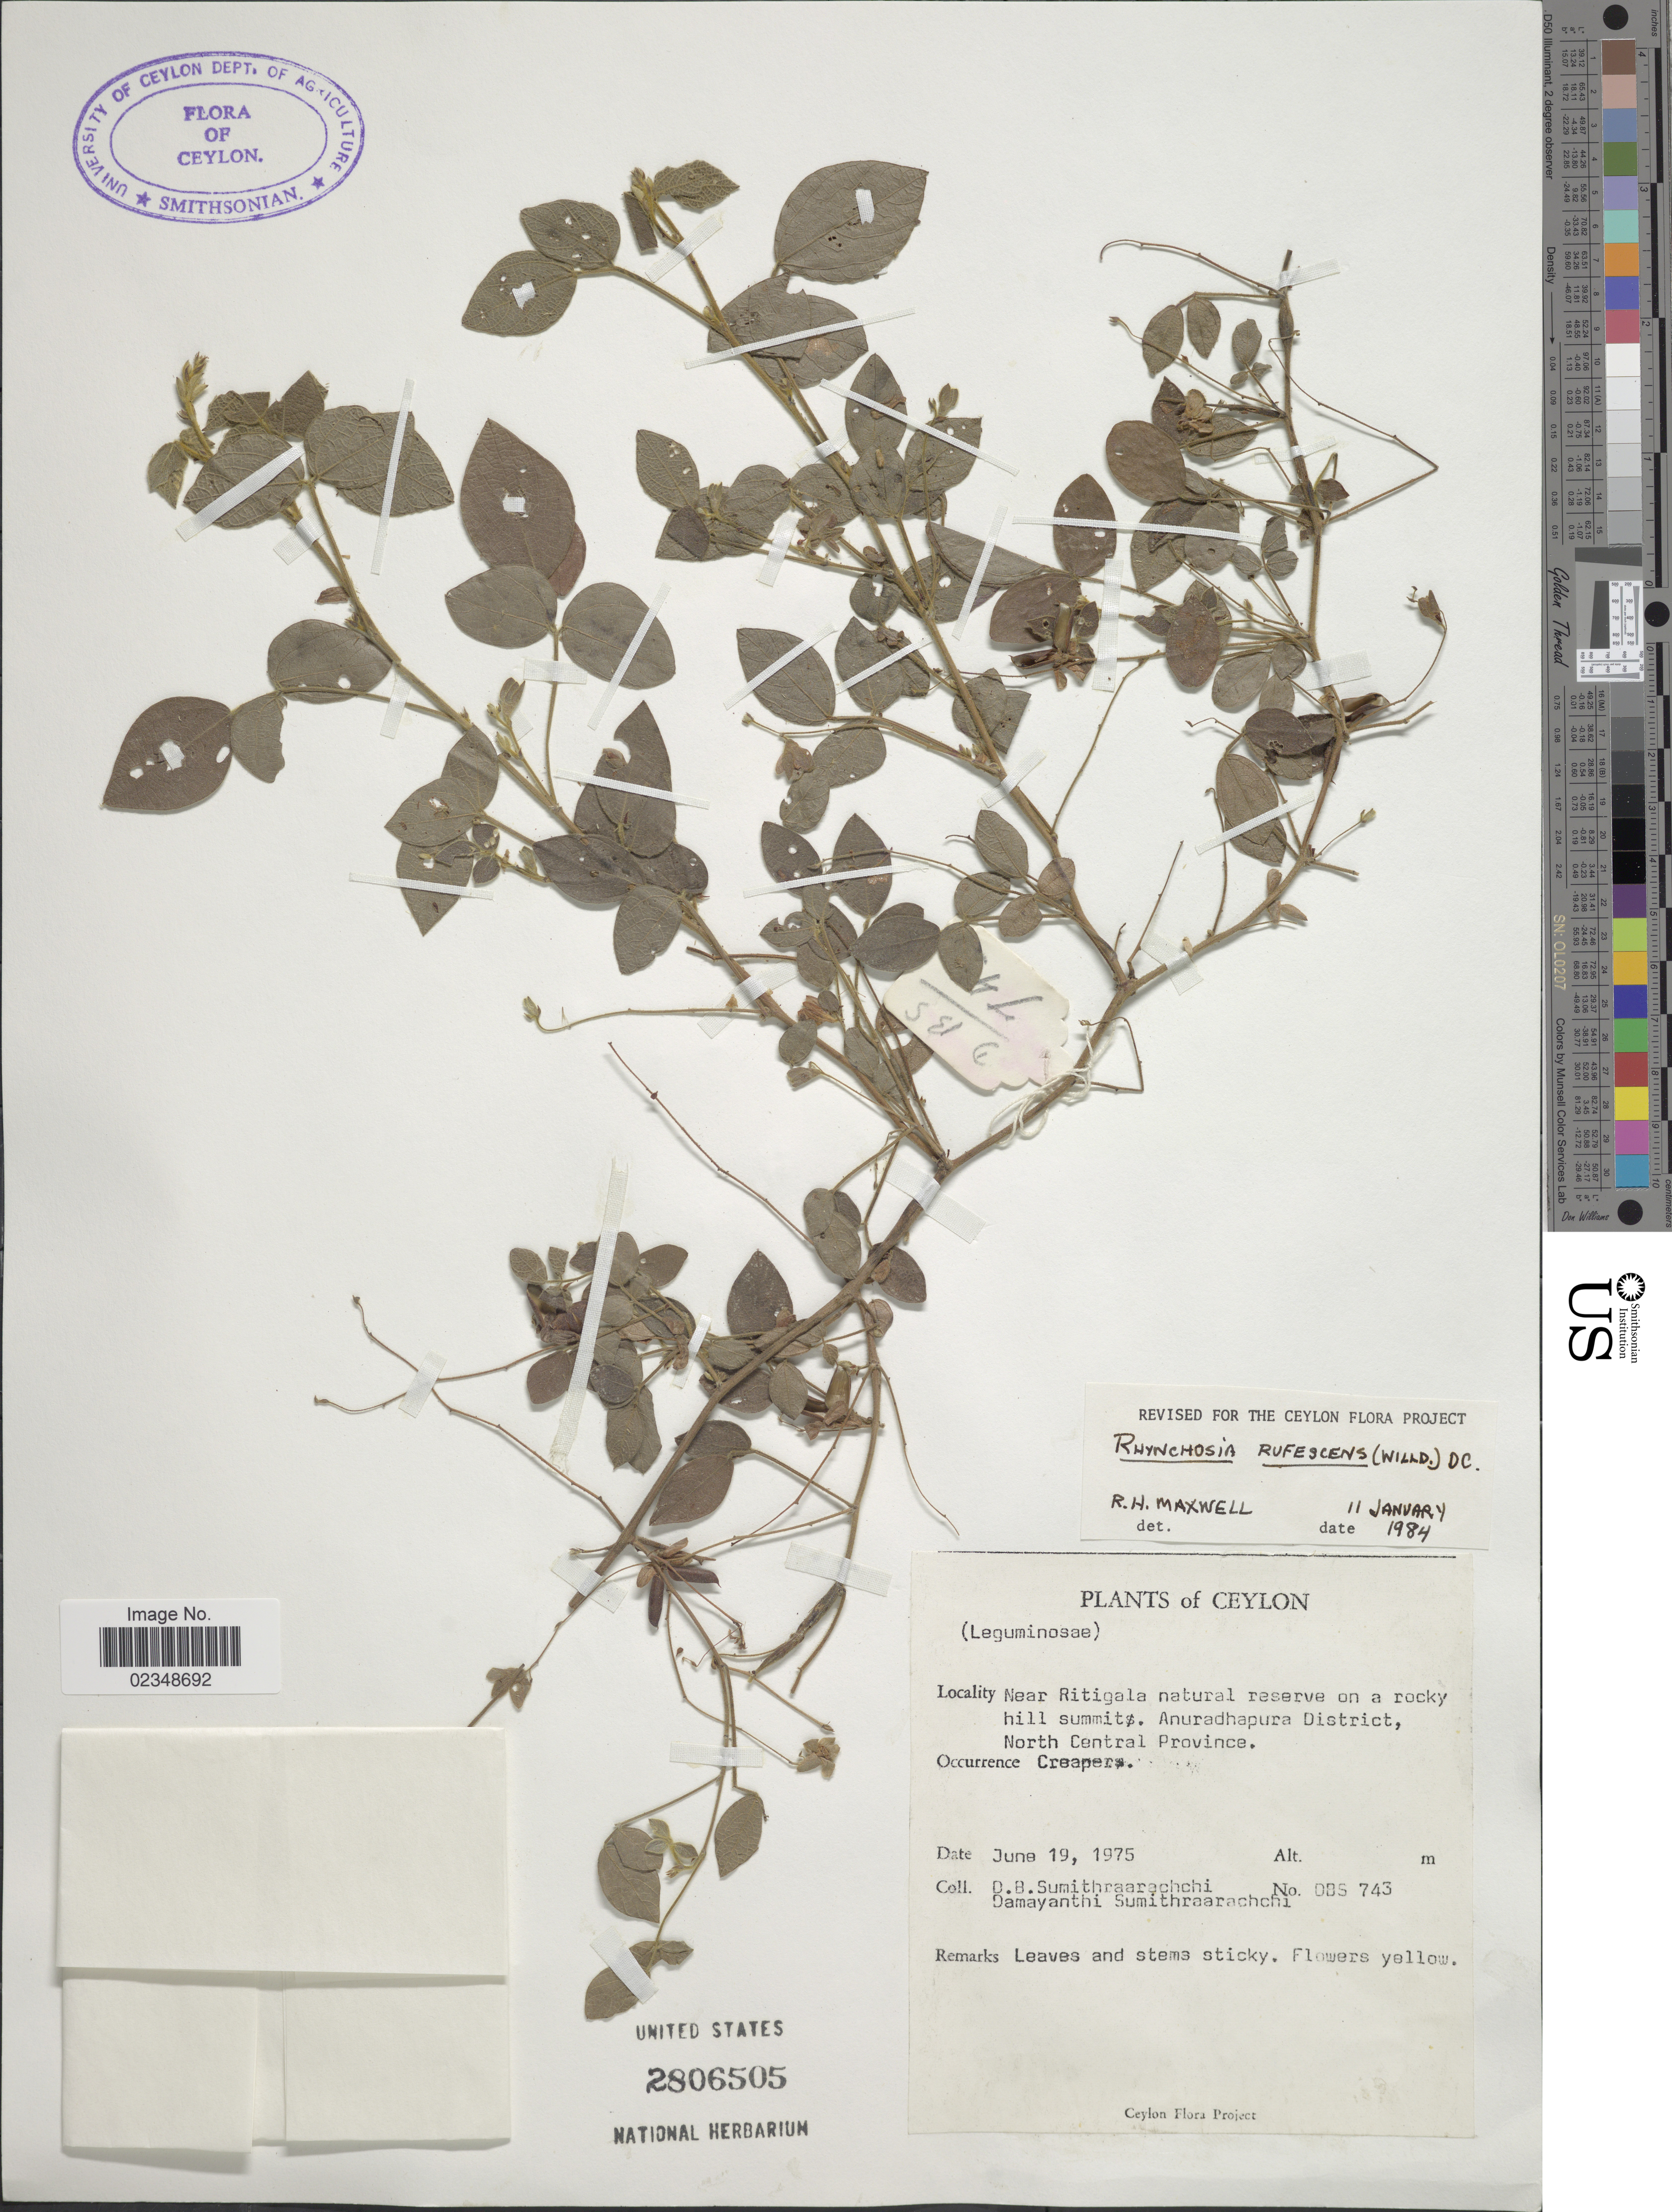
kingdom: Plantae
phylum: Tracheophyta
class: Magnoliopsida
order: Fabales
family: Fabaceae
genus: Rhynchosia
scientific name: Rhynchosia rufescens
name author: DC.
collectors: D. B. Sumithraarachchi & D. Sumithraarachchi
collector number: DBS743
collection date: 1975-06-19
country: Sri Lanka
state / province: North Central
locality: Ceylon, Near Ritigala natural reserve on a rocky hill summit. Anuradhapura District, North Central Province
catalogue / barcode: US 2806505